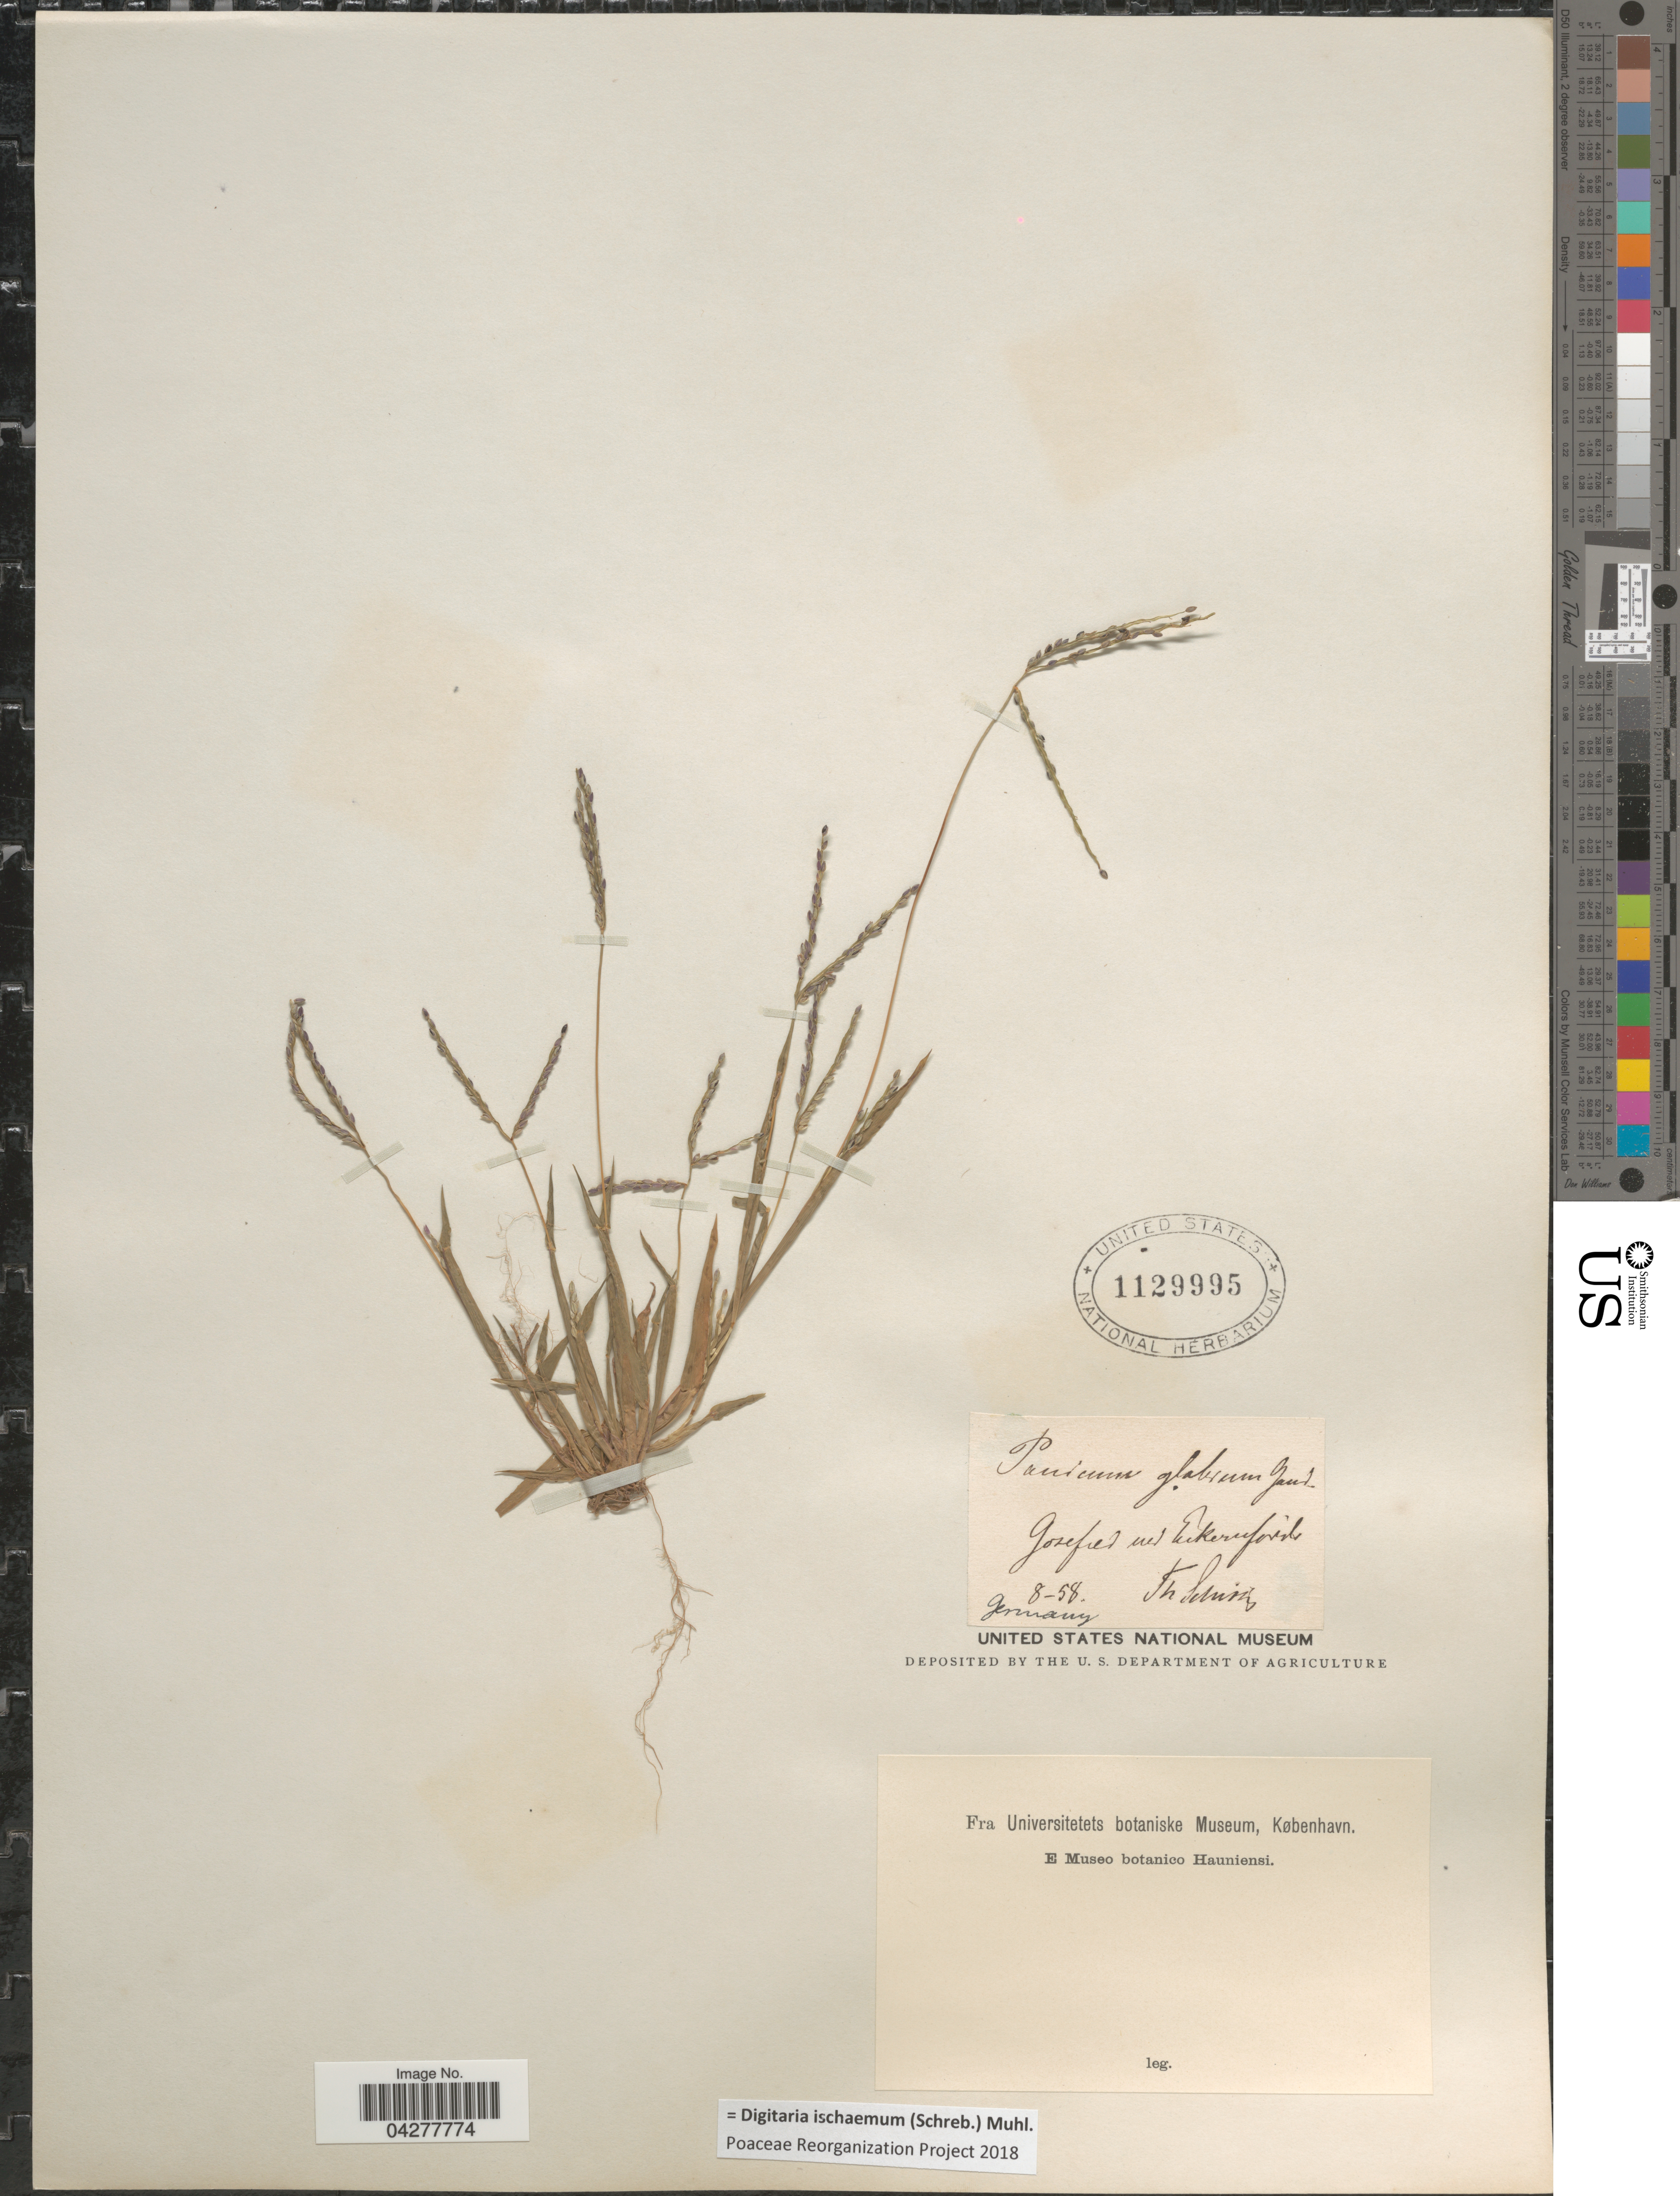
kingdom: Plantae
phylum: Tracheophyta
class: Liliopsida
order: Poales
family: Poaceae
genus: Digitaria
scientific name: Digitaria ischaemum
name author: (Schreber) Schreber ex Muhl.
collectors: T. Schmidt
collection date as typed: Transcribed d/m/y: /8/58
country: Germany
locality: Gosefred [interpreted] auf Eckernförde.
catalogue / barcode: US 1129995